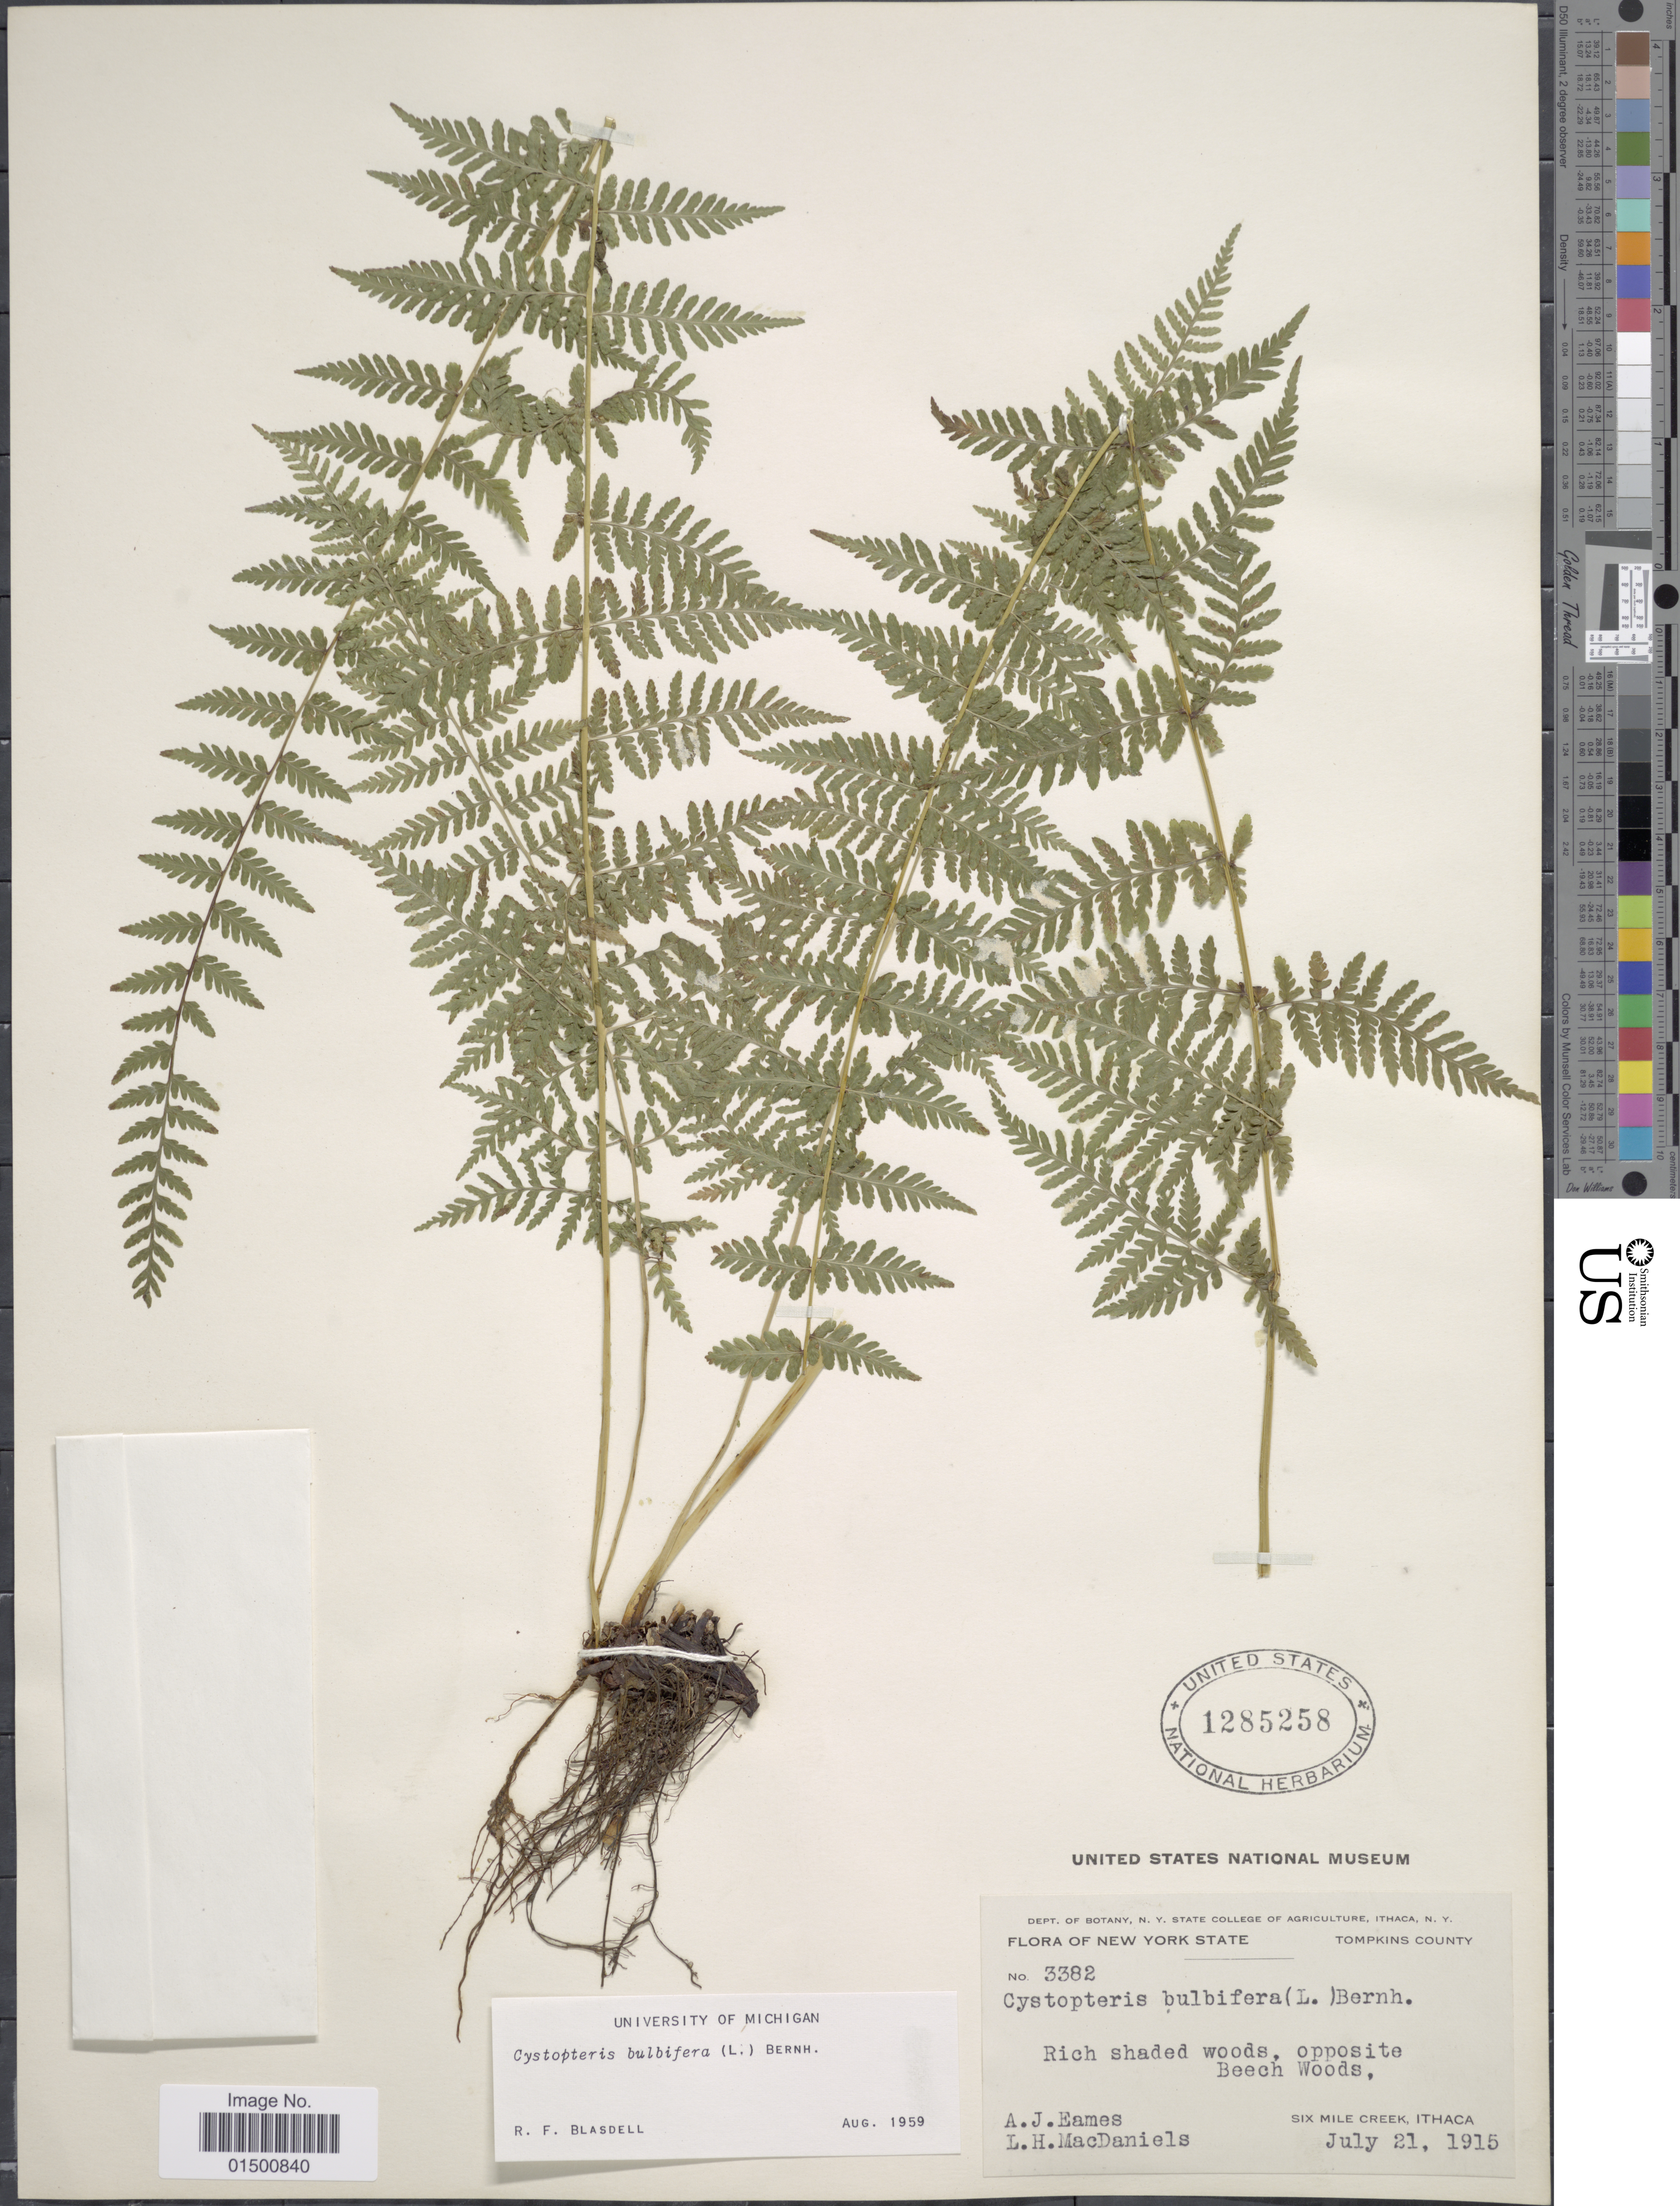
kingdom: Plantae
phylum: Tracheophyta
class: Polypodiopsida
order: Polypodiales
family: Cystopteridaceae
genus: Cystopteris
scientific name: Cystopteris bulbifera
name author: (L.) Bernh.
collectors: A. J. Eames & L. H. MacDaniels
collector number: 3382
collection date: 1915-07-21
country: United States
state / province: New York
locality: Tompkins County, opposite Beach Woods, Six Mile Creek, Itacha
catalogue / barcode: US 1285258